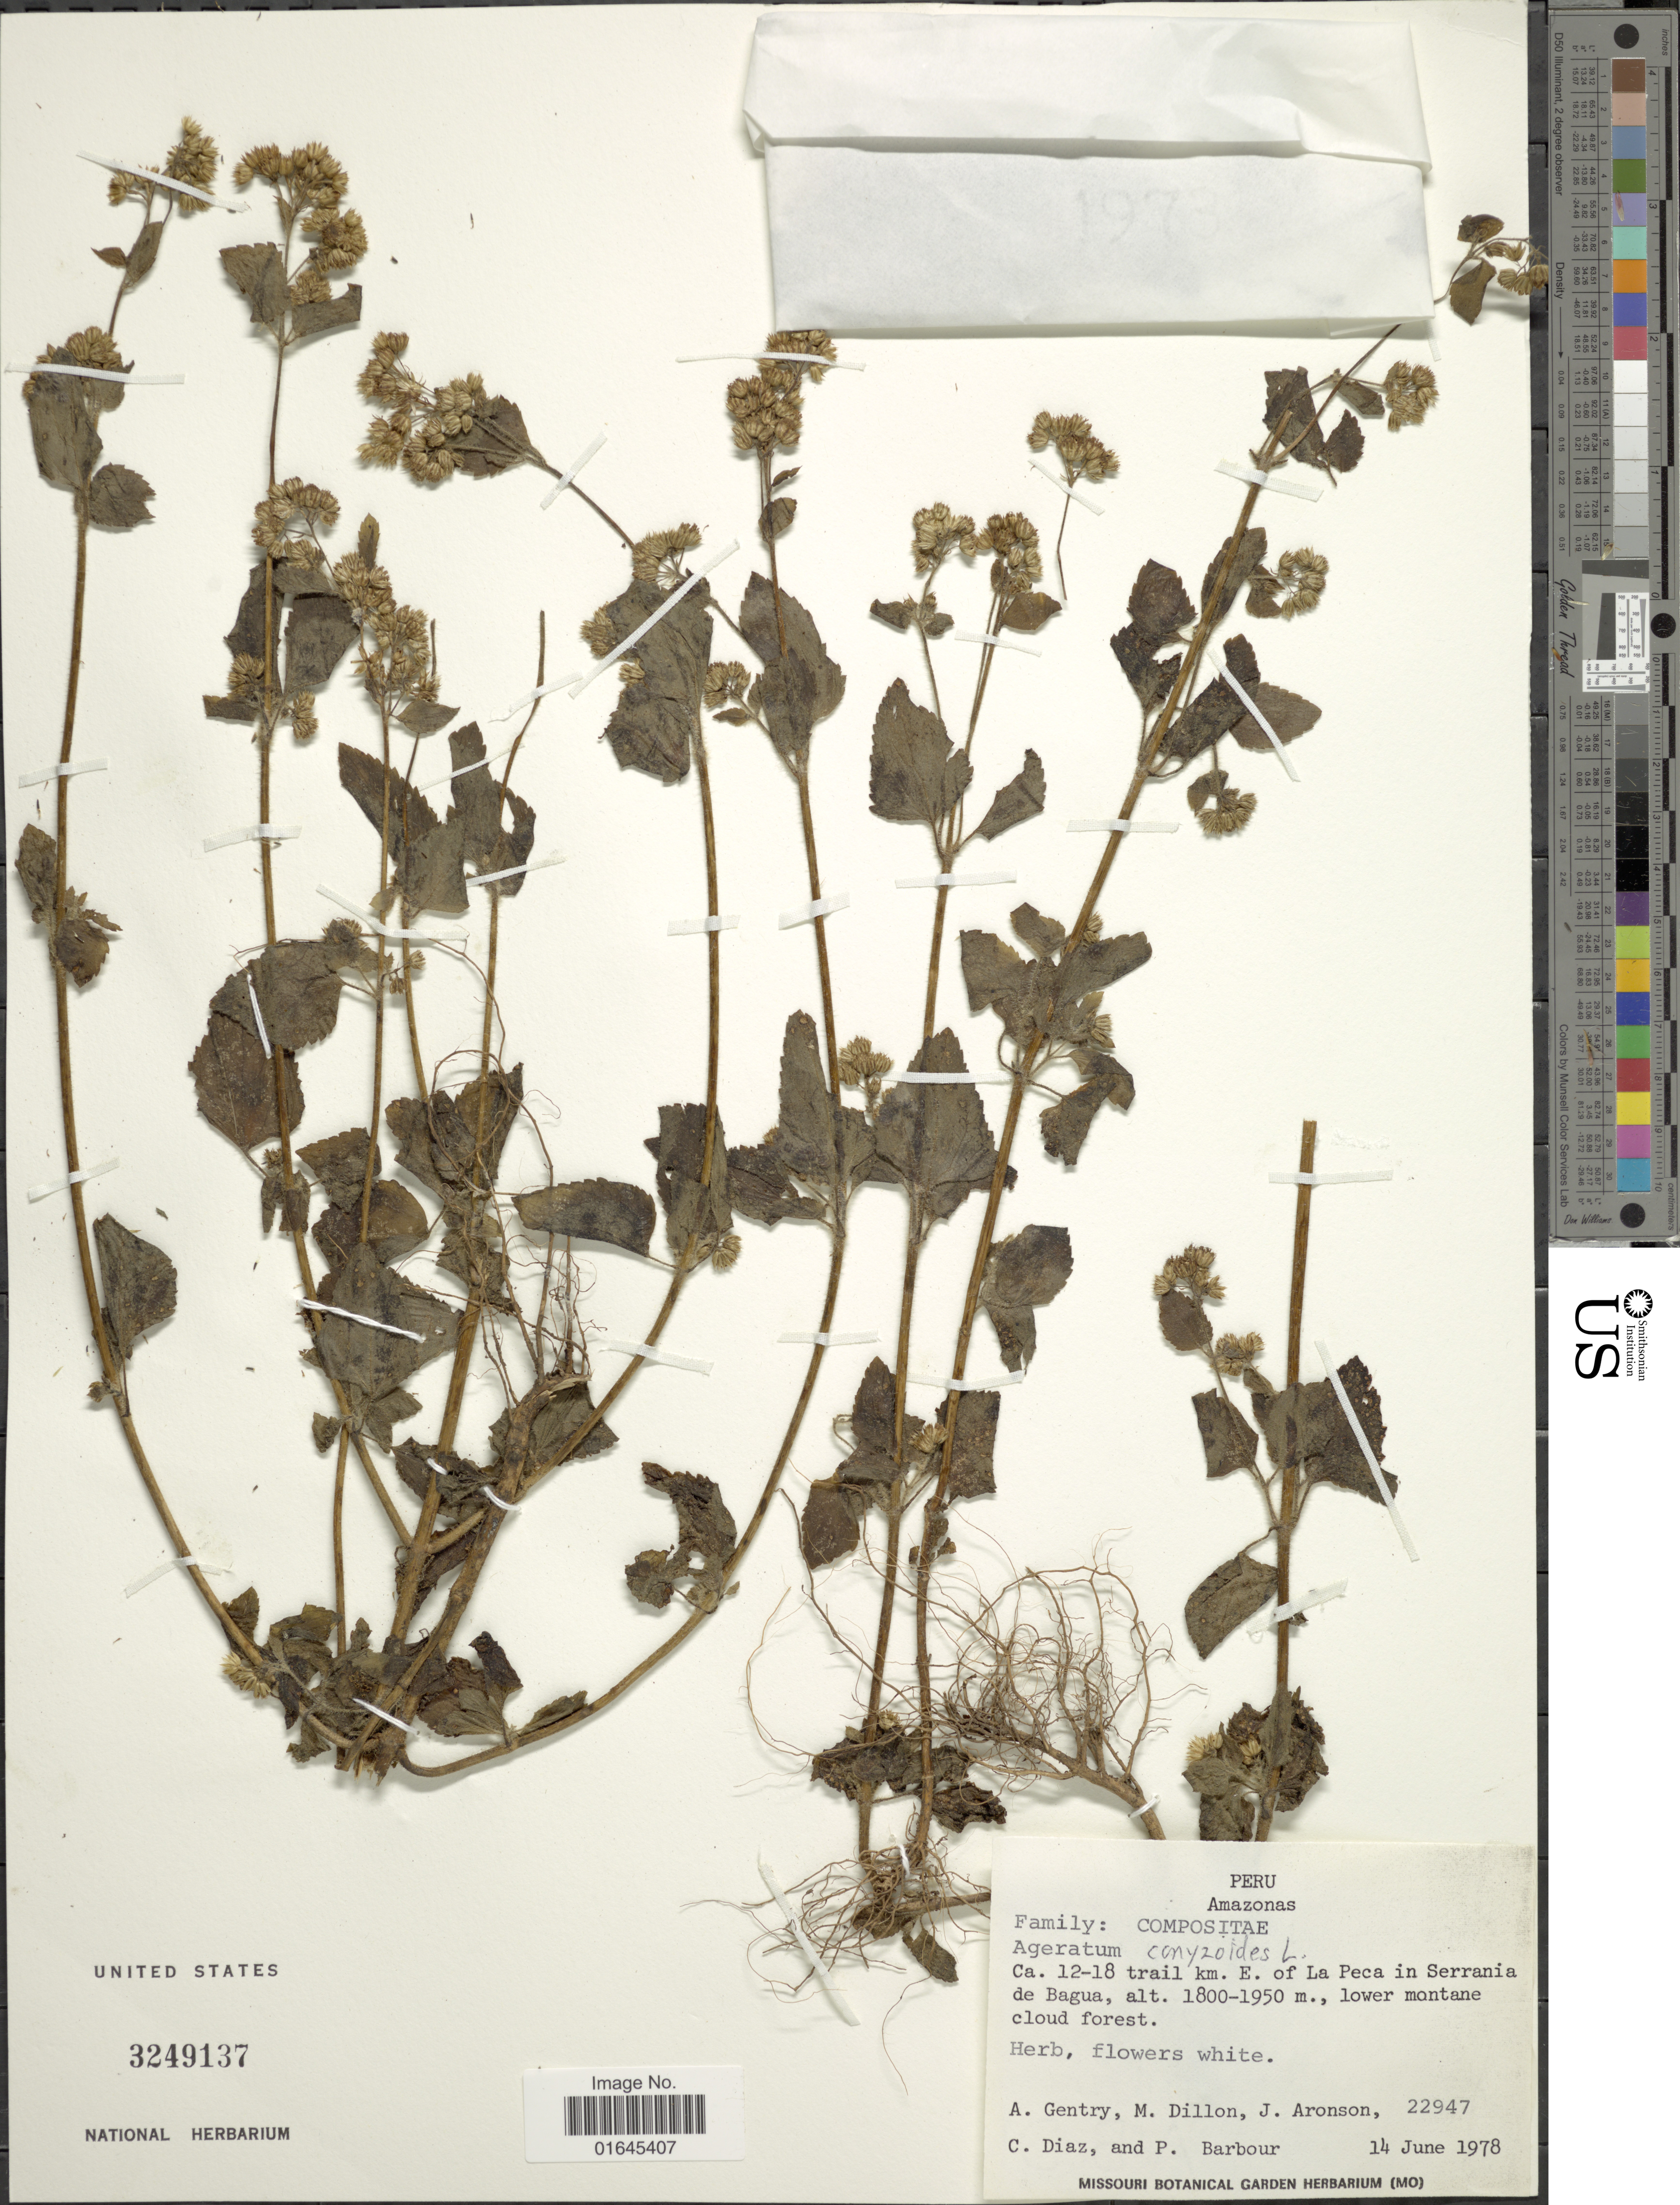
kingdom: Plantae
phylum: Tracheophyta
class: Magnoliopsida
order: Asterales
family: Asteraceae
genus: Ageratum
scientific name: Ageratum conyzoides subsp. conyzoides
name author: L.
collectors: A. H. Gentry, M. O. Dillon, J. Aronson, C. Díaz & P. Barbour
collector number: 22947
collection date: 1978-06-14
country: Peru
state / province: Amazonas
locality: Ca. 12-18 trail km. E. of La Peca in Serrania de Bagua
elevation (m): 1800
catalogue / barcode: US 3249137